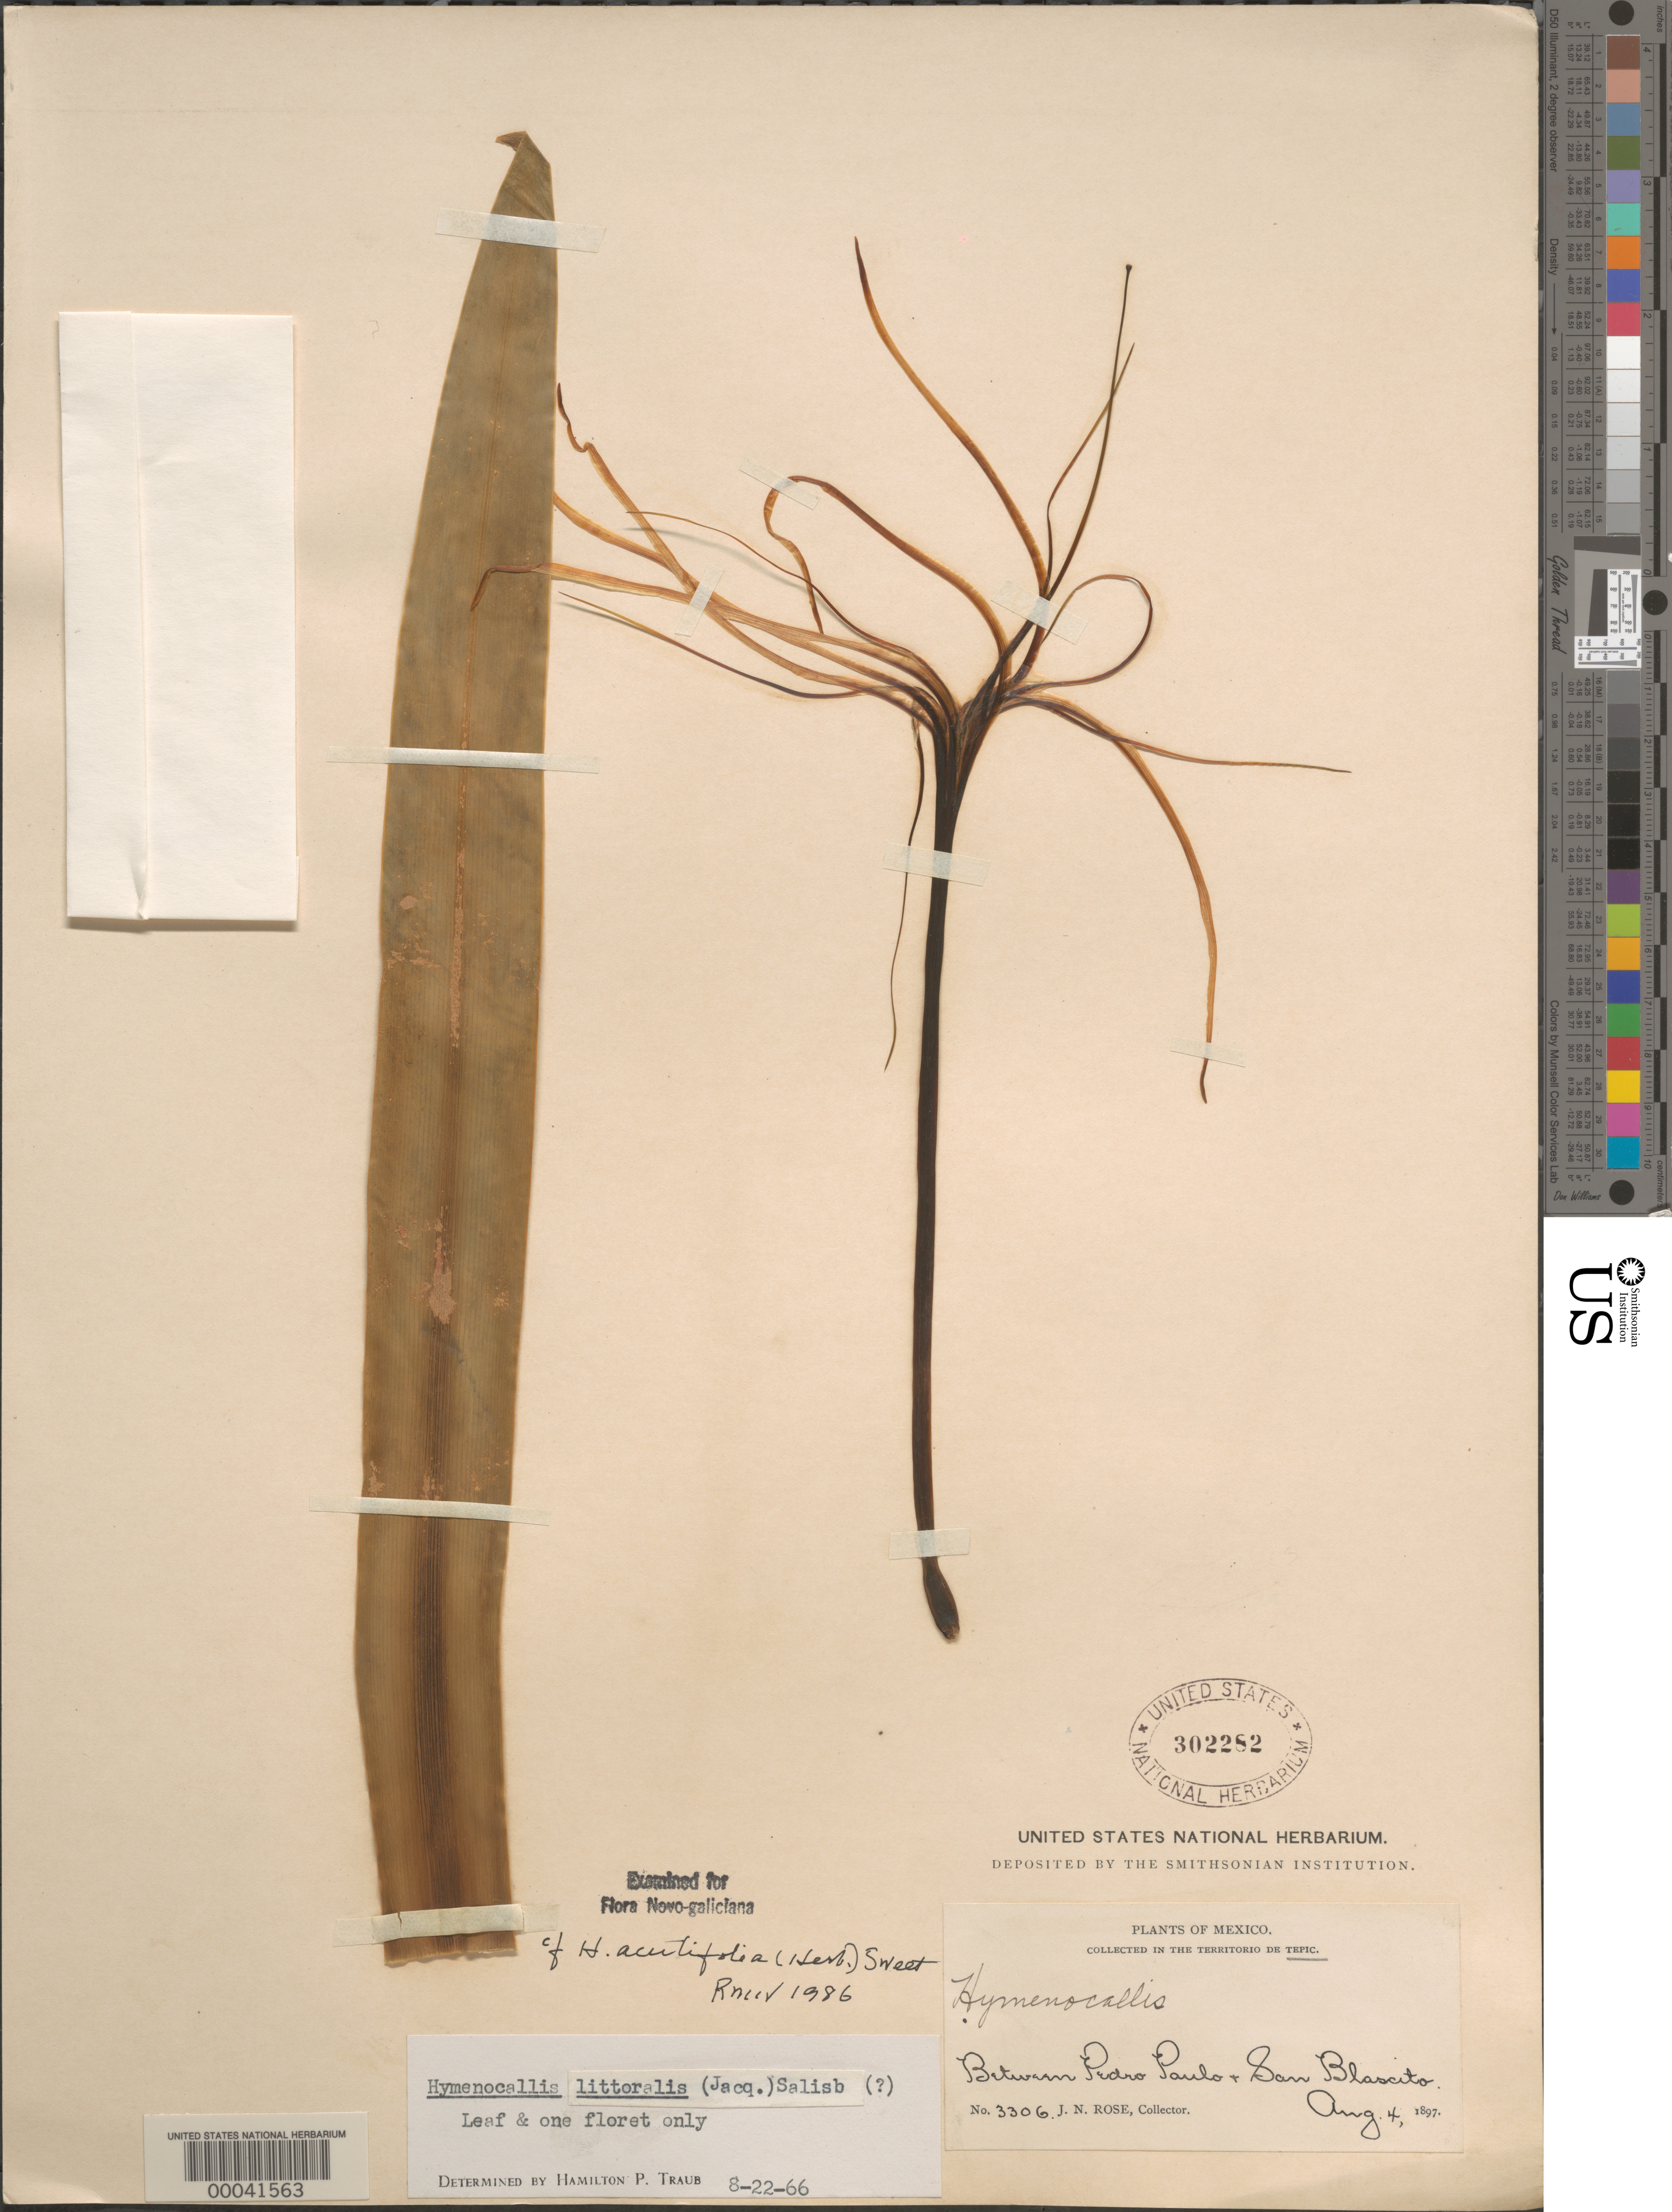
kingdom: Plantae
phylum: Tracheophyta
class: Liliopsida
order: Asparagales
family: Amaryllidaceae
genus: Hymenocallis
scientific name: Hymenocallis acutifolia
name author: (Herb.) Sweet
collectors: J. N. Rose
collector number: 3306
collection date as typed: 04 Aug 1897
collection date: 1897-08-04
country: Mexico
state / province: Nayarit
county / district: Tepic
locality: Between pedro paulo and san blascito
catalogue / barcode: US 302282